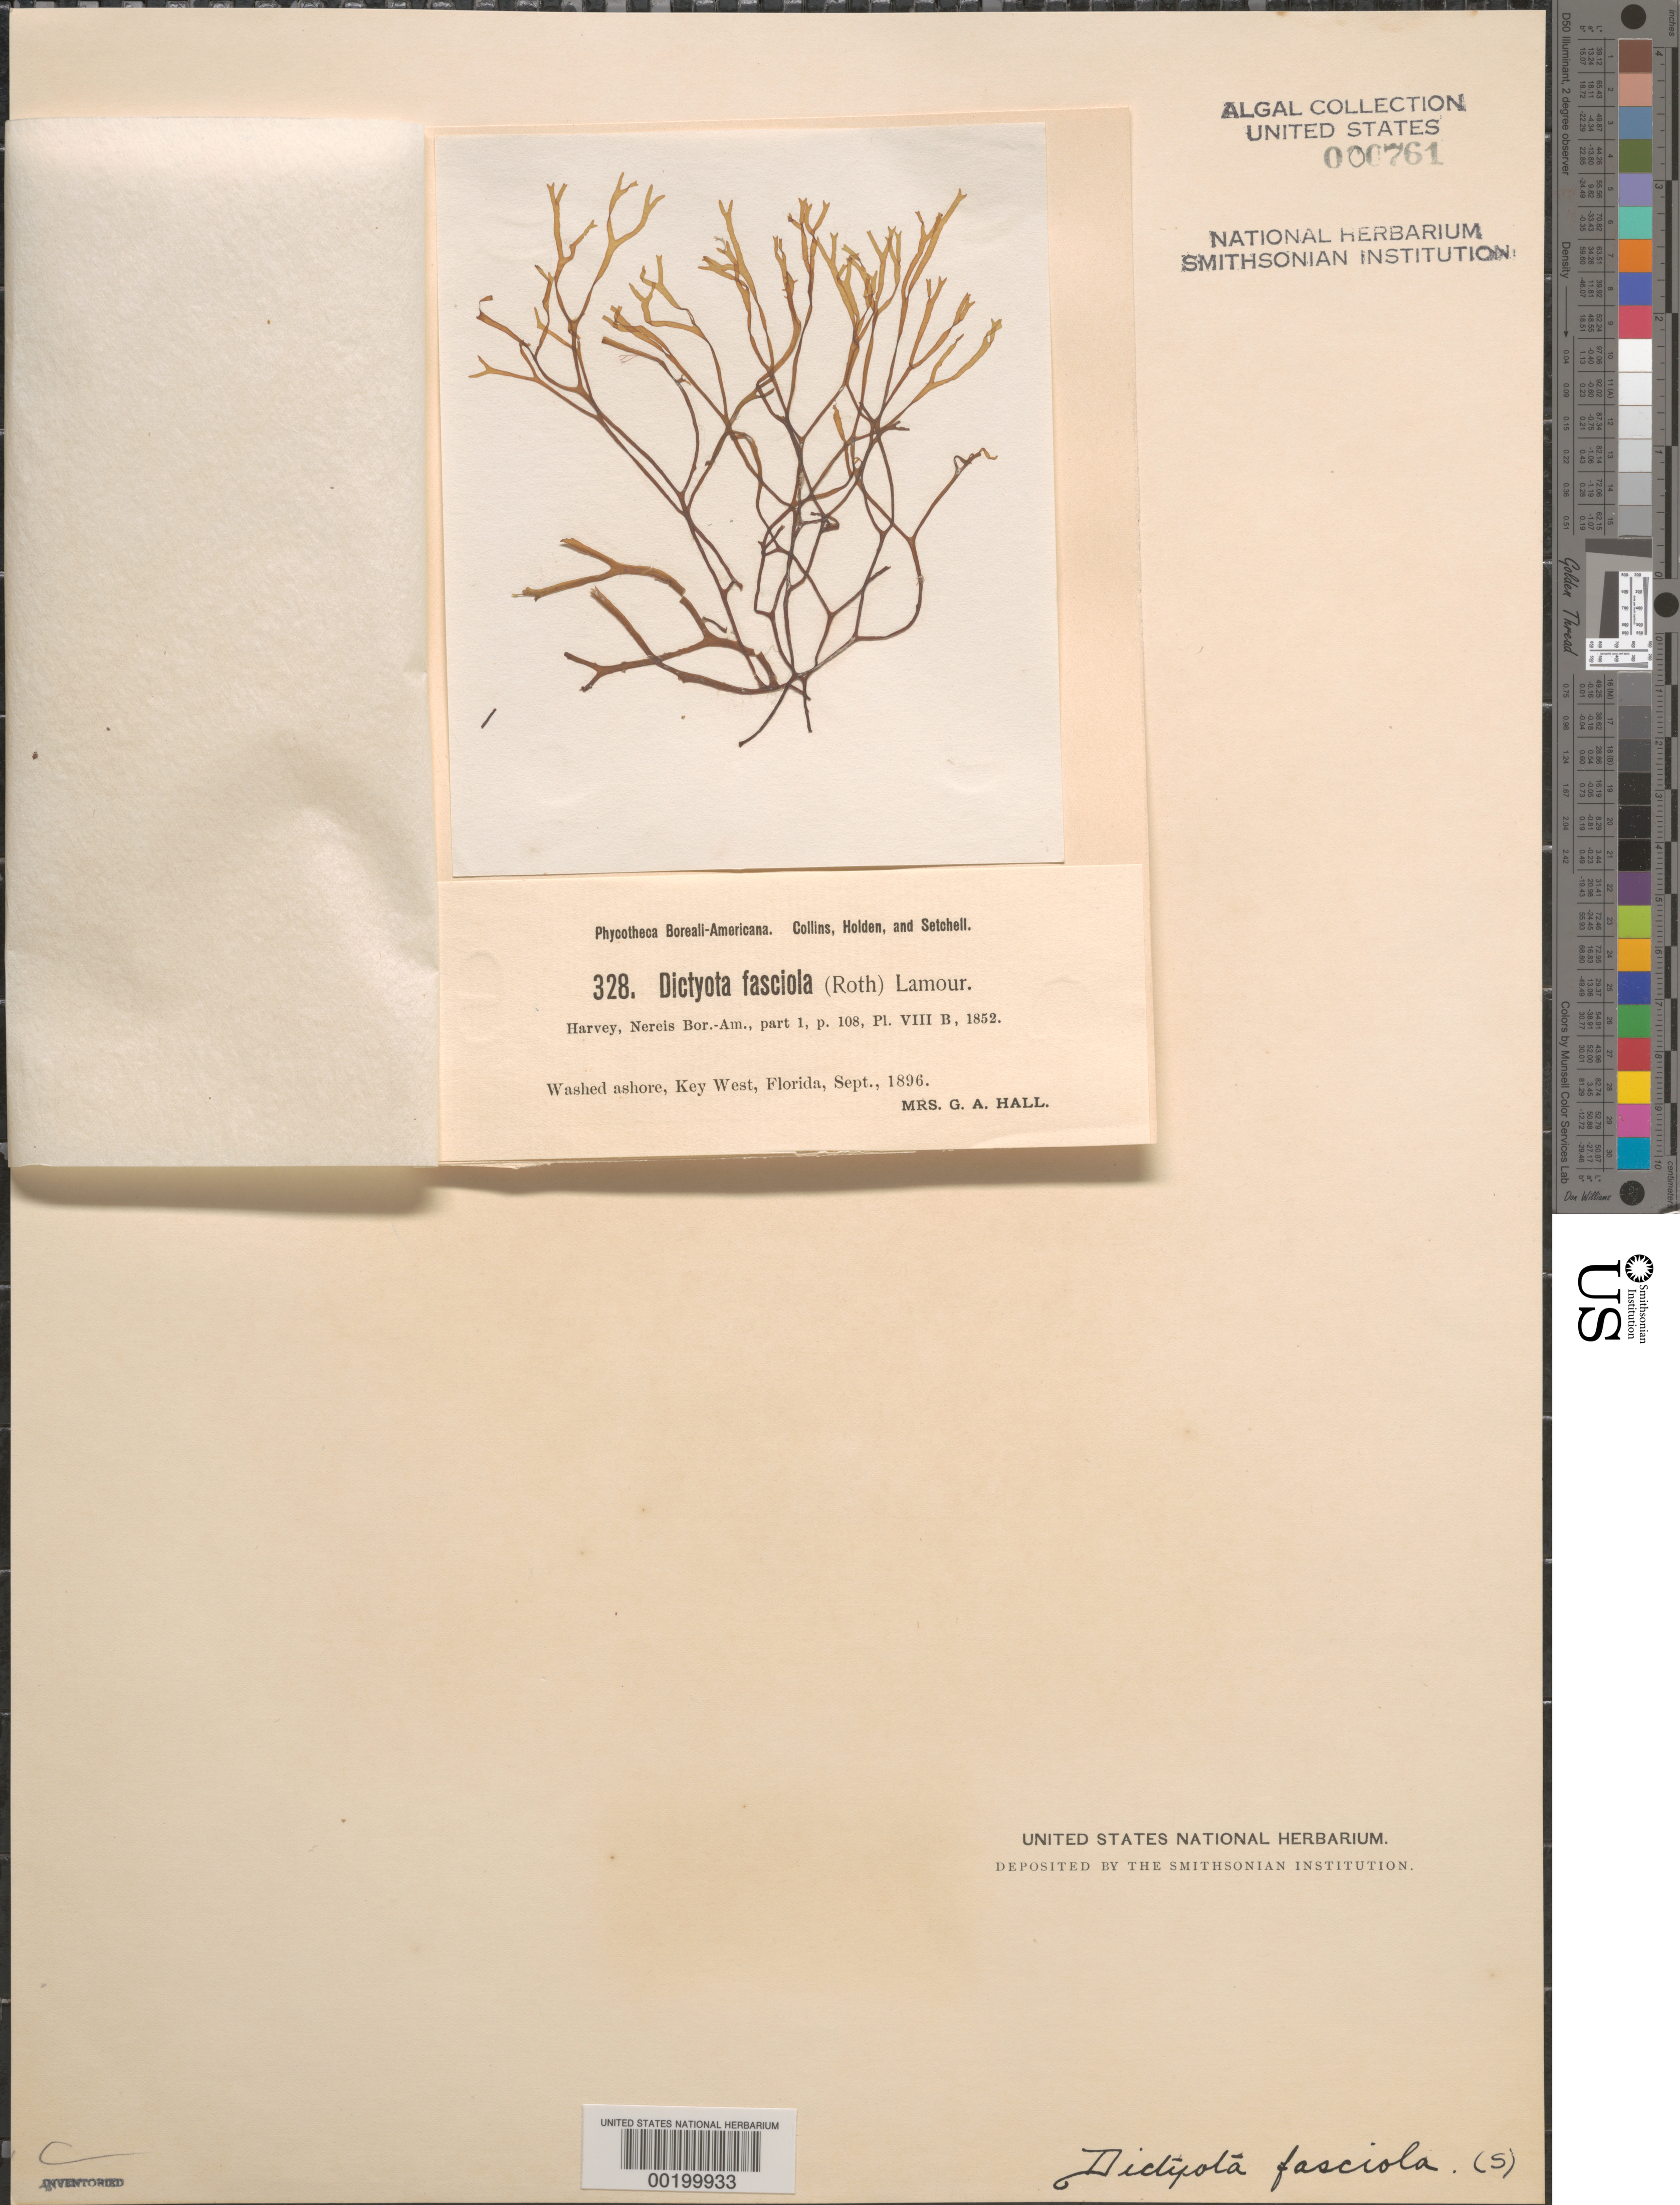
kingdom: Chromista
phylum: Ochrophyta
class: Phaeophyceae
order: Dictyotales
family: Dictyotaceae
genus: Dictyota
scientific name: Dictyota fasciola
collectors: Mrs. Hall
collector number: PB-A 328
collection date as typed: Sep 1896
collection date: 1896-09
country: United States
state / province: Florida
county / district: Monroe County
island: Key West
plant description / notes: Collins, Holden & Setchell, Phycotheca Boreali-Americana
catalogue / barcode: US 761